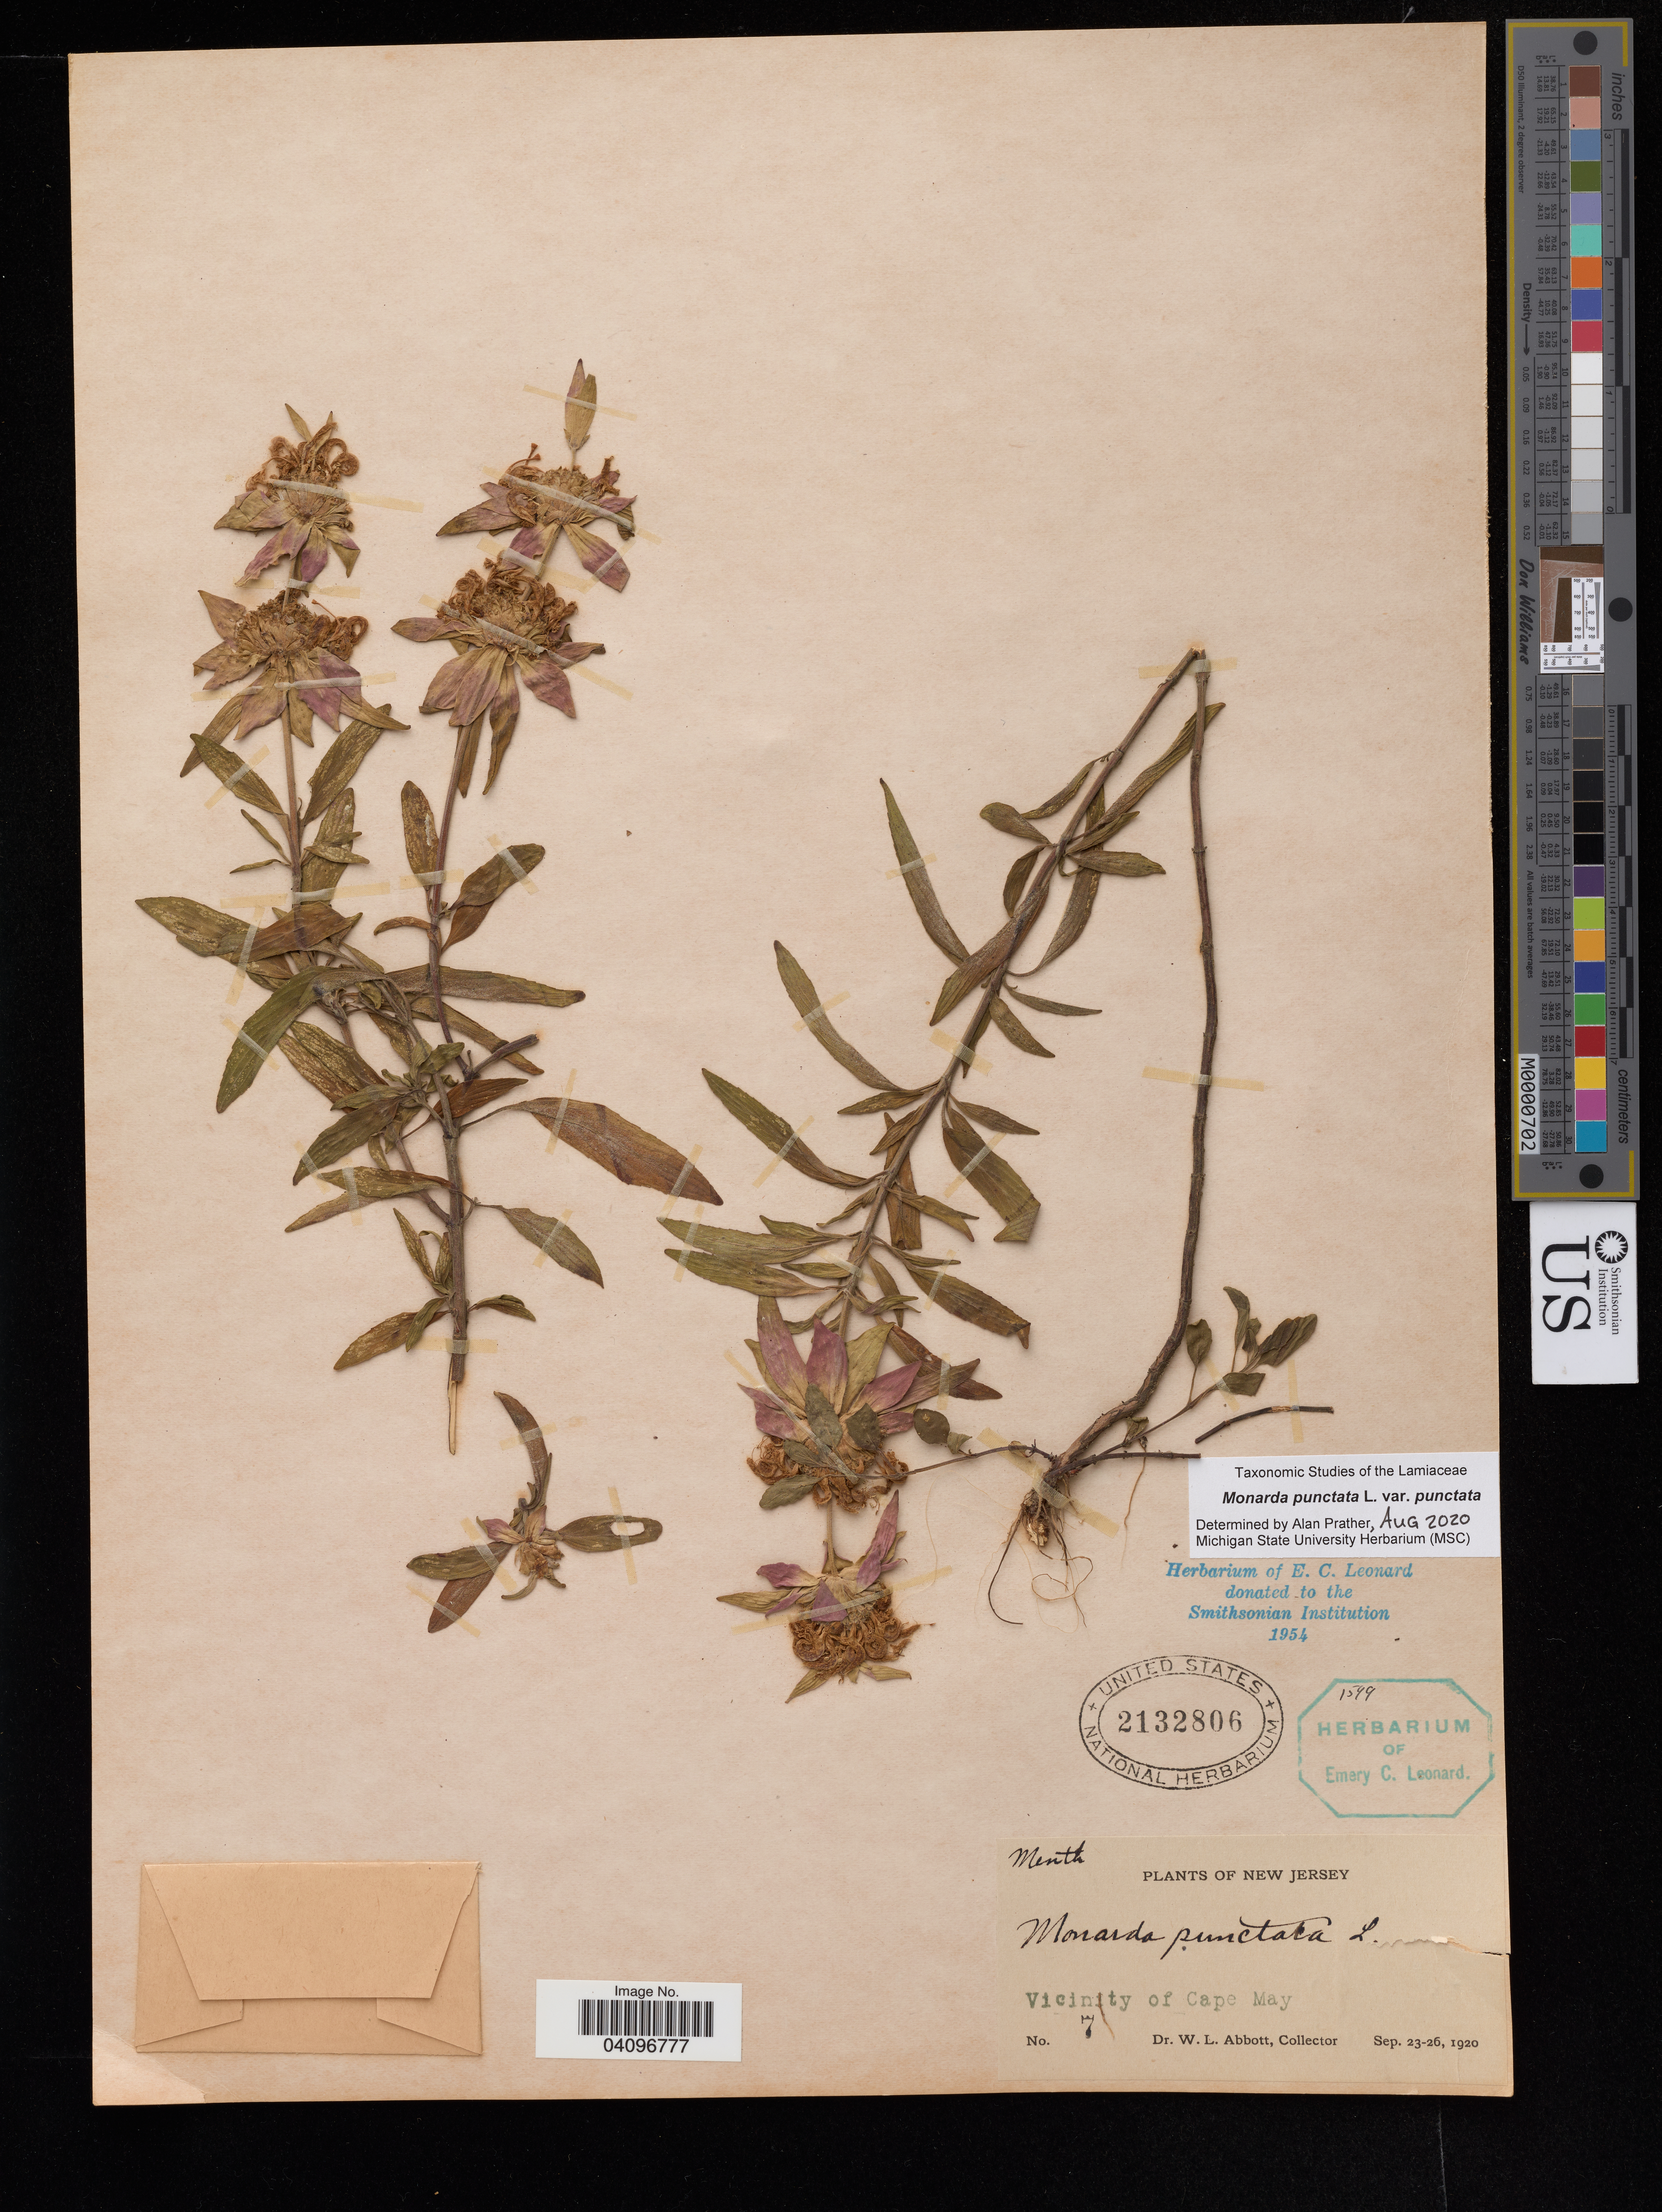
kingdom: Plantae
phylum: Tracheophyta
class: Magnoliopsida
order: Lamiales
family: Lamiaceae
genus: Monarda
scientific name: Monarda punctata var. punctata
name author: L.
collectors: W. L. Abbott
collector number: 7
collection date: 1920-06-23/1920-09-26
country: United States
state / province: New Jersey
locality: Vicinity of Cape May.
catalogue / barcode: US 2132806